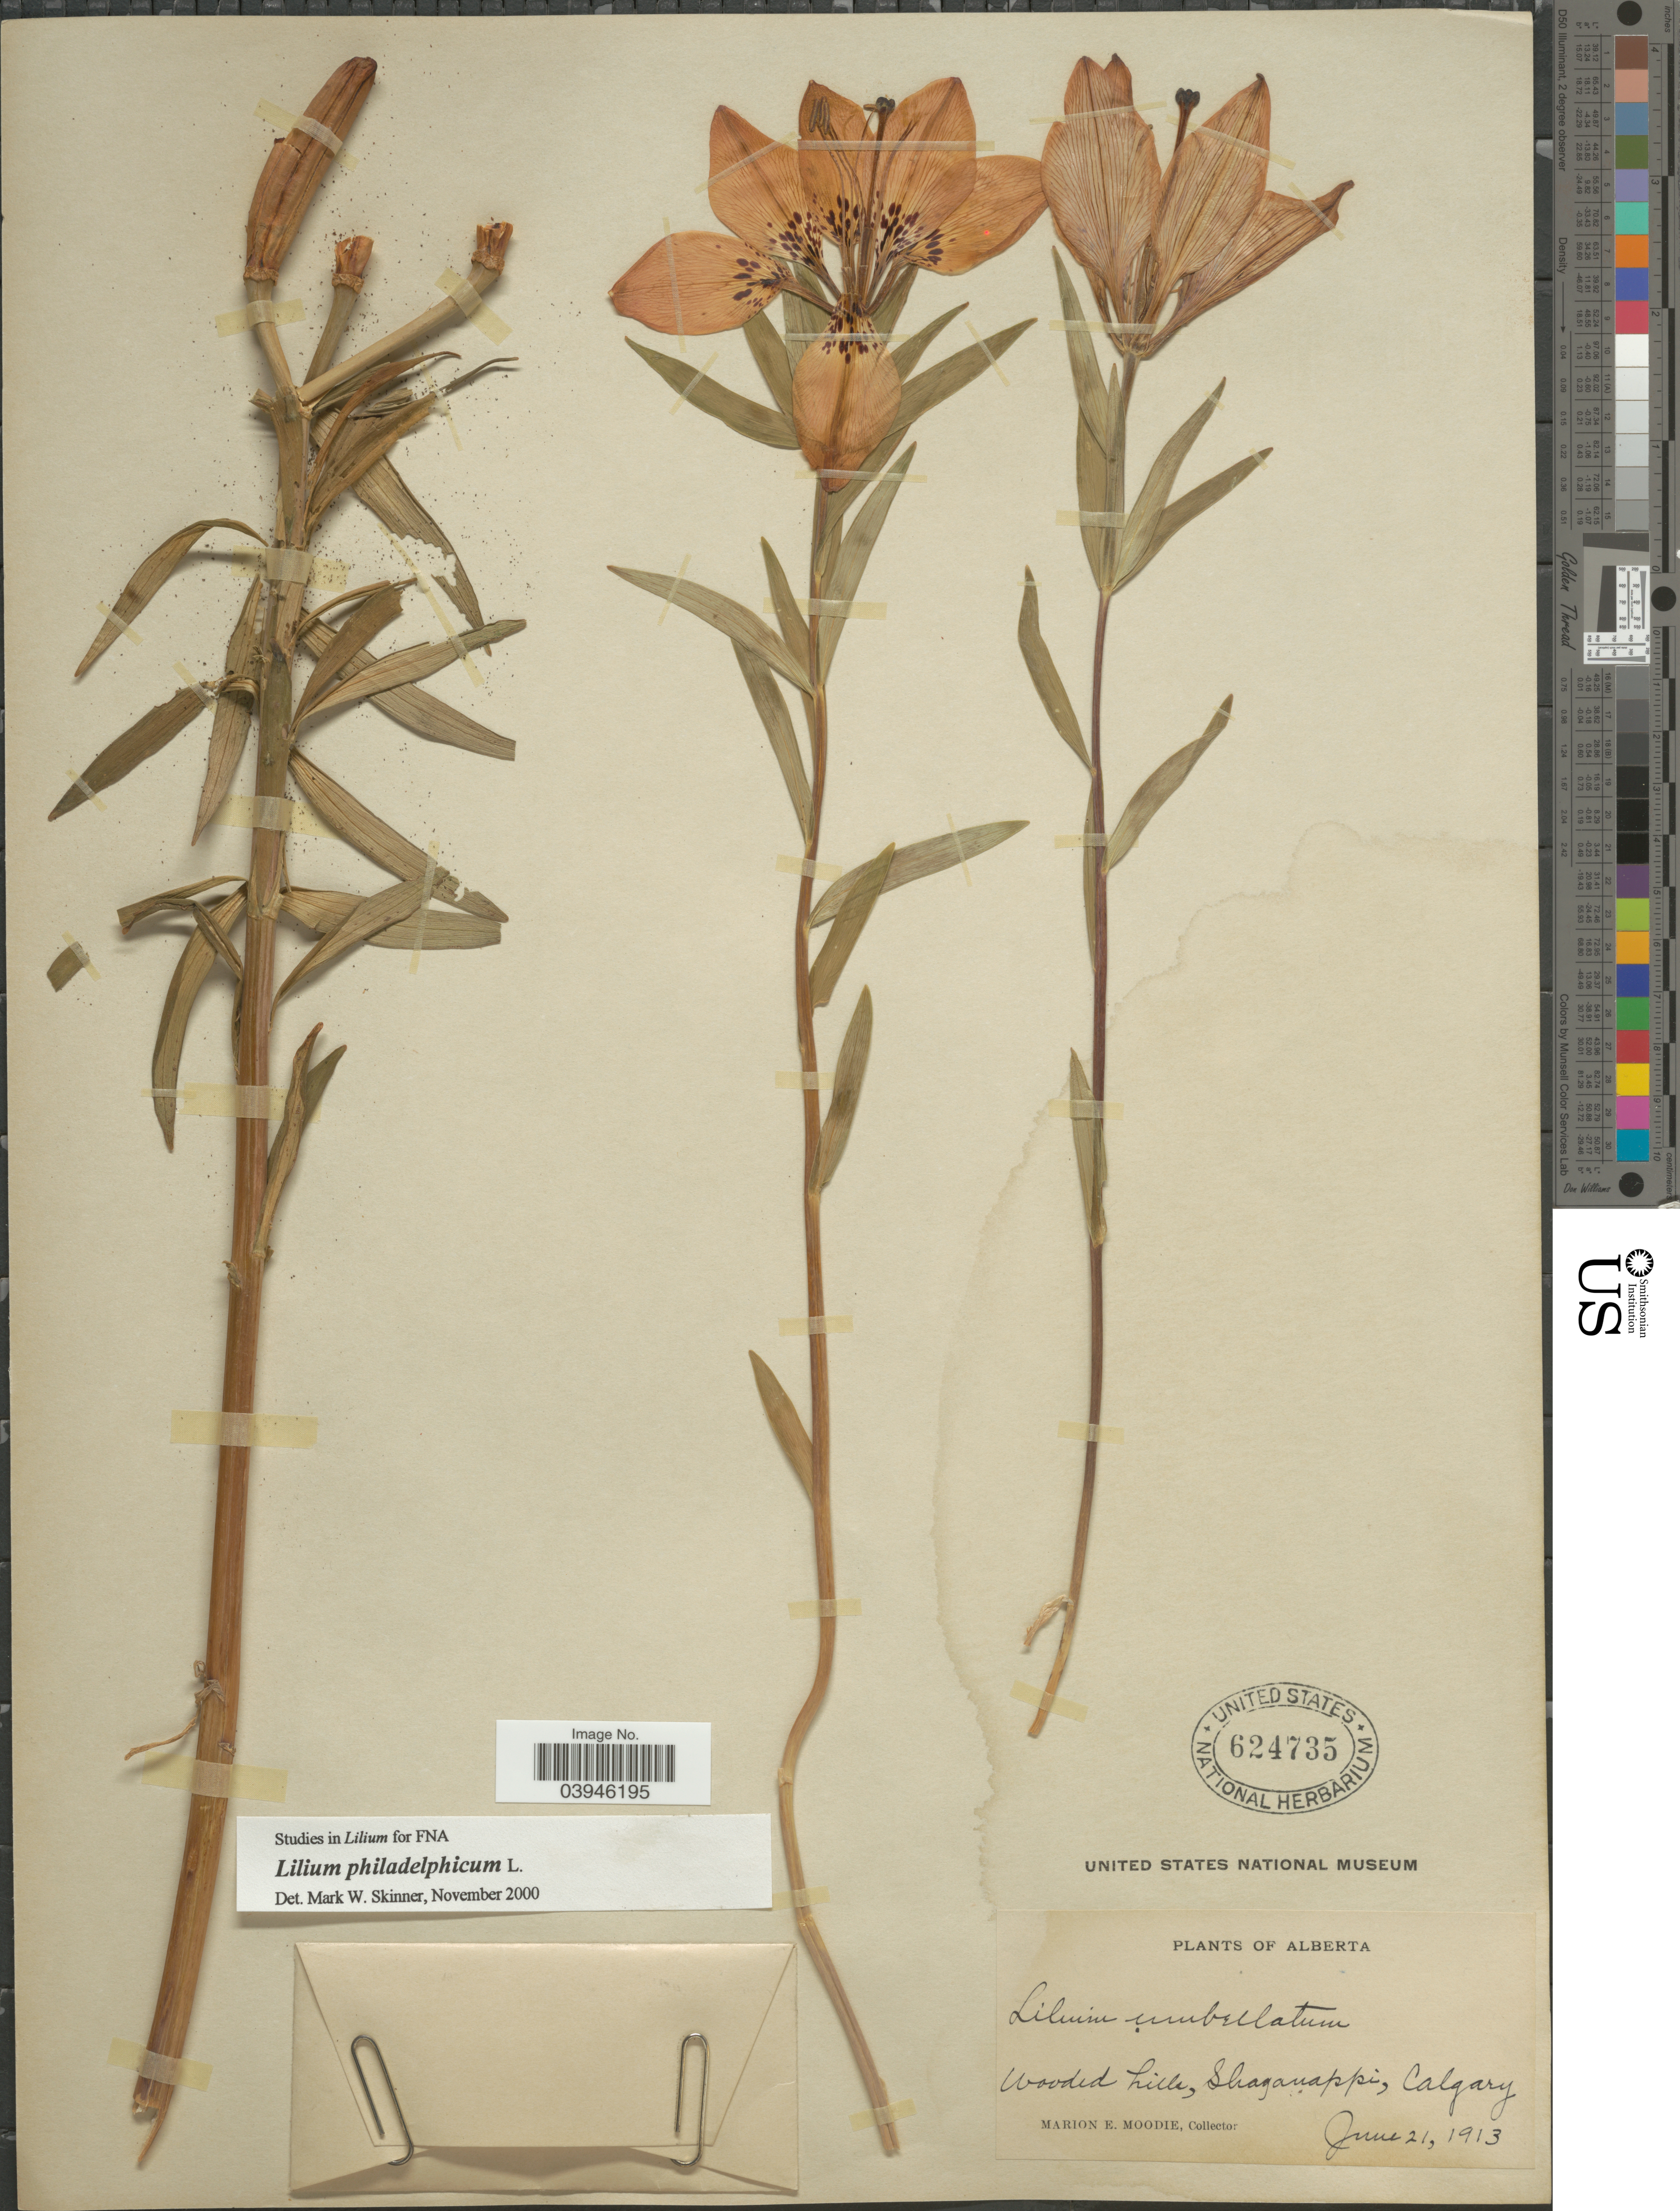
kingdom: Plantae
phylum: Tracheophyta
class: Liliopsida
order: Liliales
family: Liliaceae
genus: Lilium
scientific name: Lilium philadelphicum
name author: L.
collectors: M. E. Moodie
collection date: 1913-06-21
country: Canada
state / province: Alberta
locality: Shaganappi, Calgary.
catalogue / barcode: US 624735